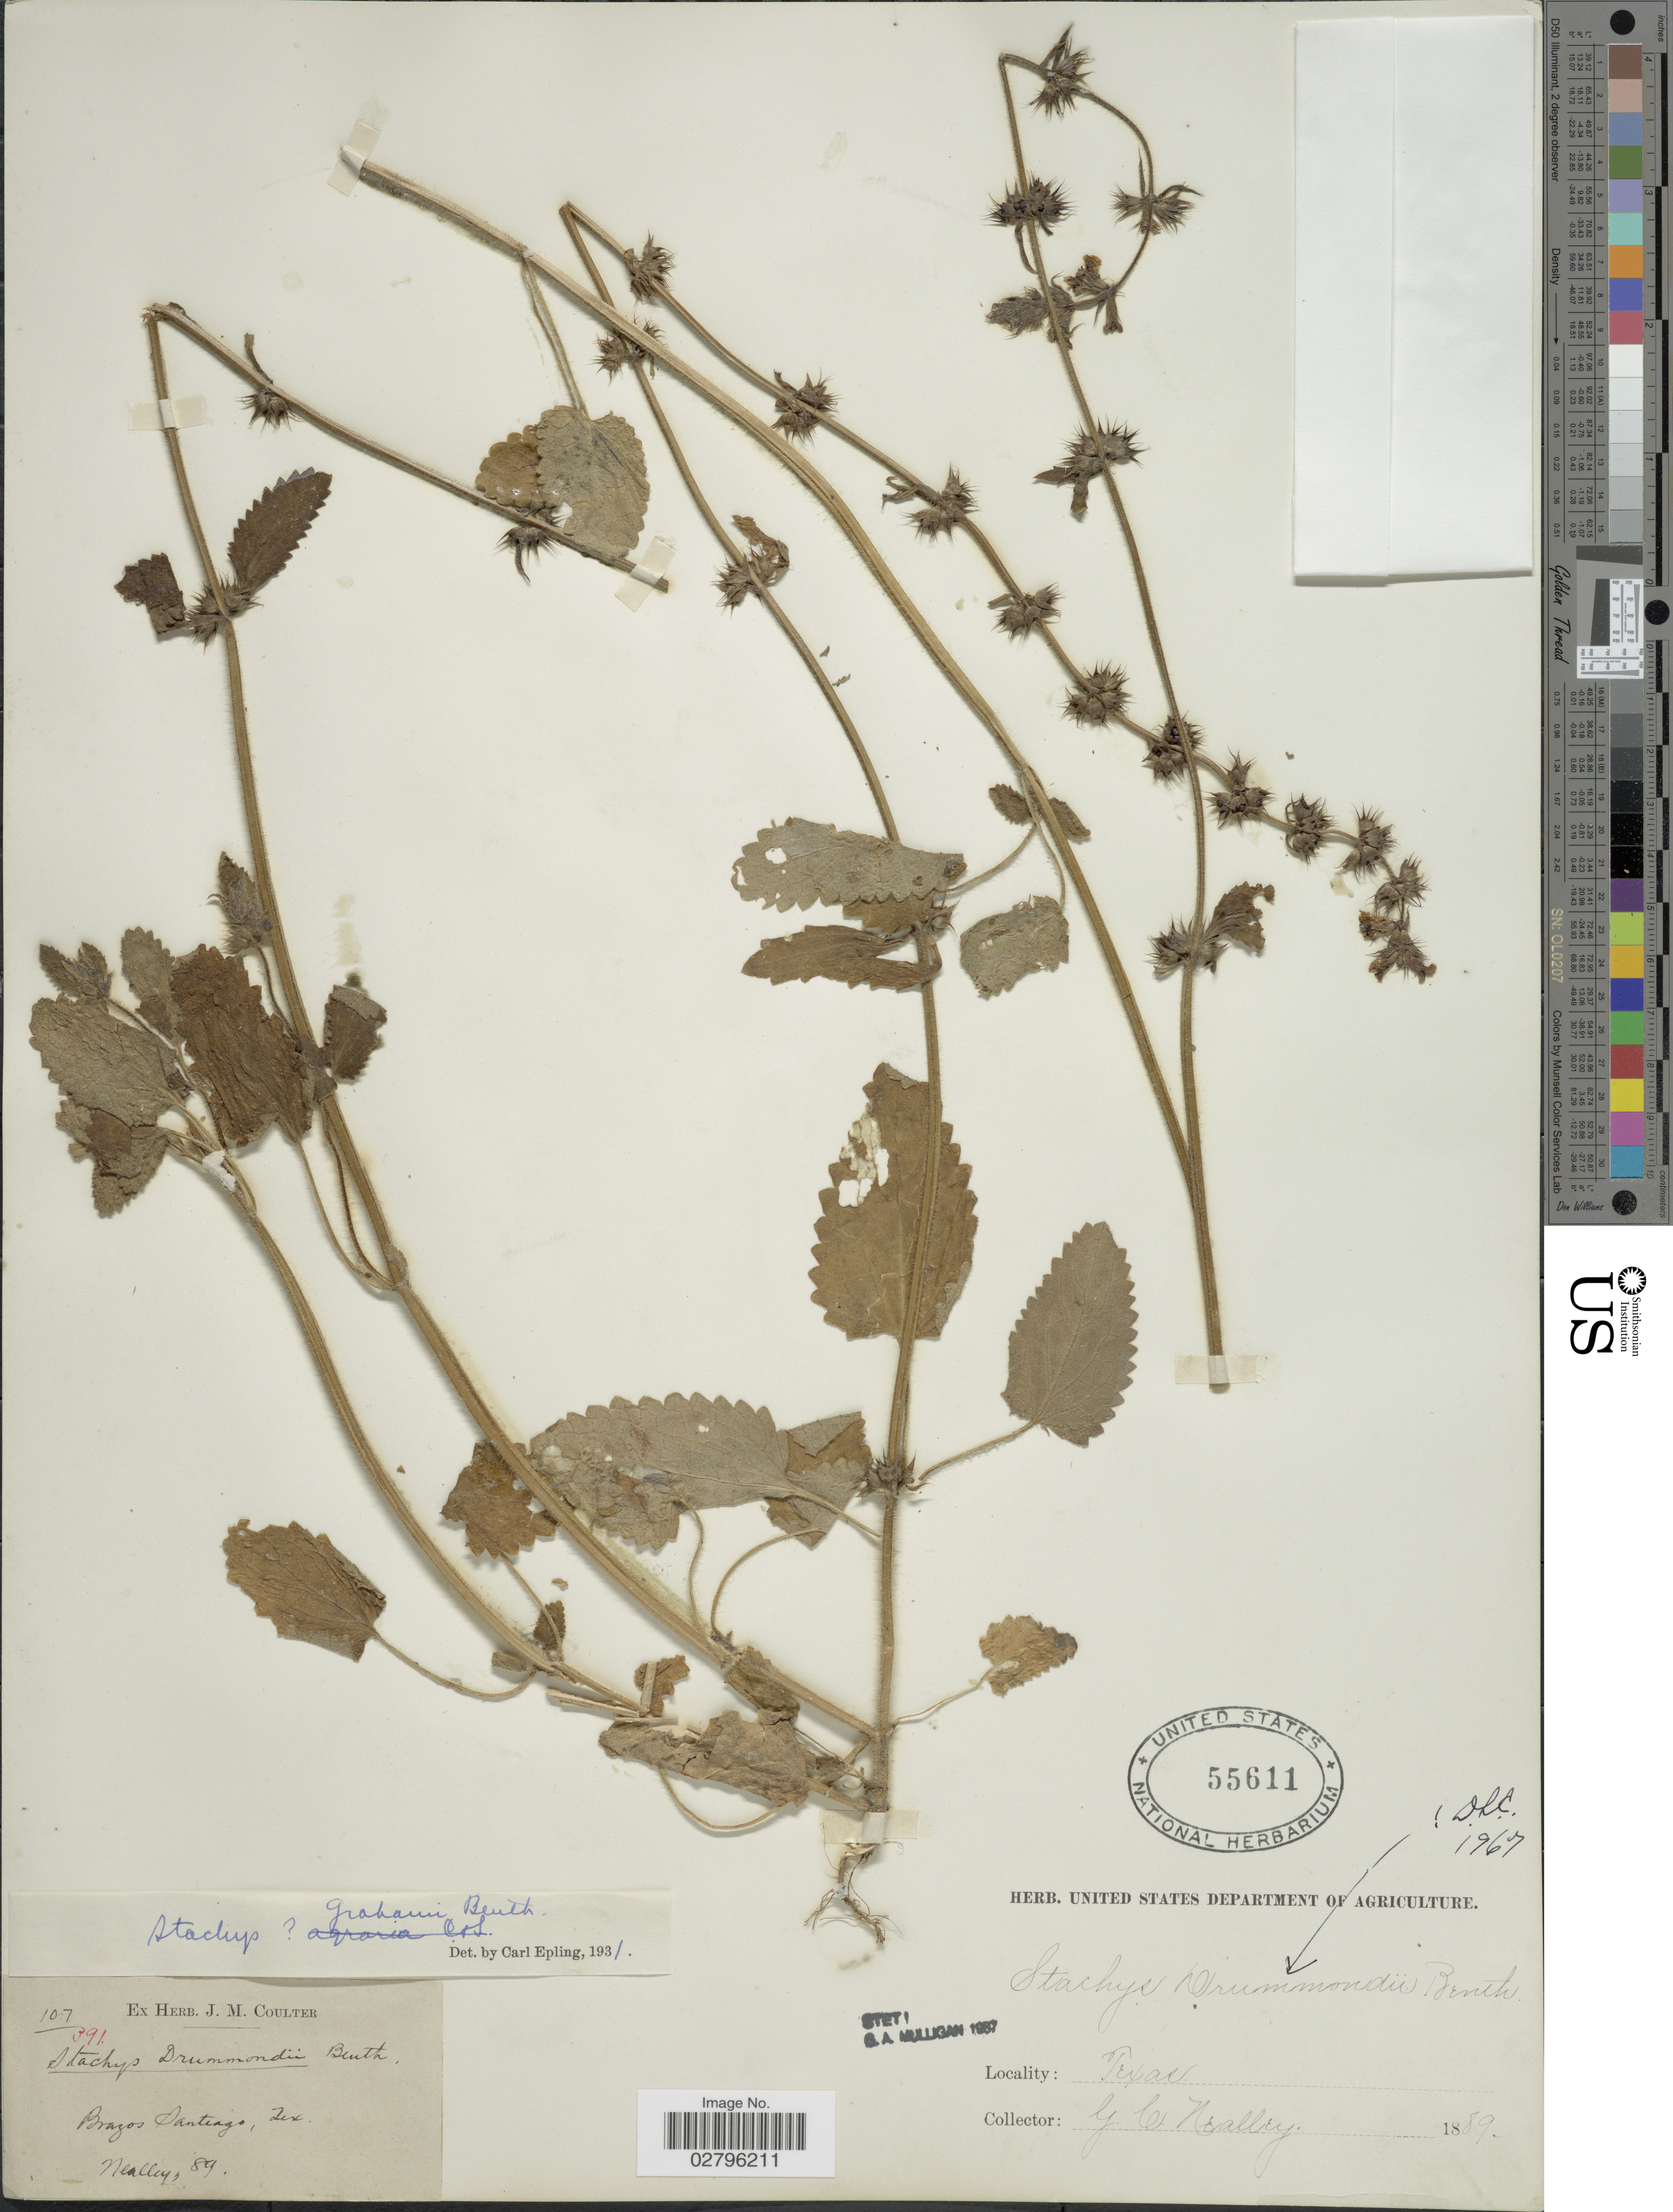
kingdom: Plantae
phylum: Tracheophyta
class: Magnoliopsida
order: Lamiales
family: Lamiaceae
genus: Stachys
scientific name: Stachys drummondii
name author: Benth.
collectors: G. Neally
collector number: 107/391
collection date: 1889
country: United States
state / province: Texas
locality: Brazos Santiago, Tex.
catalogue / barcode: US 55611